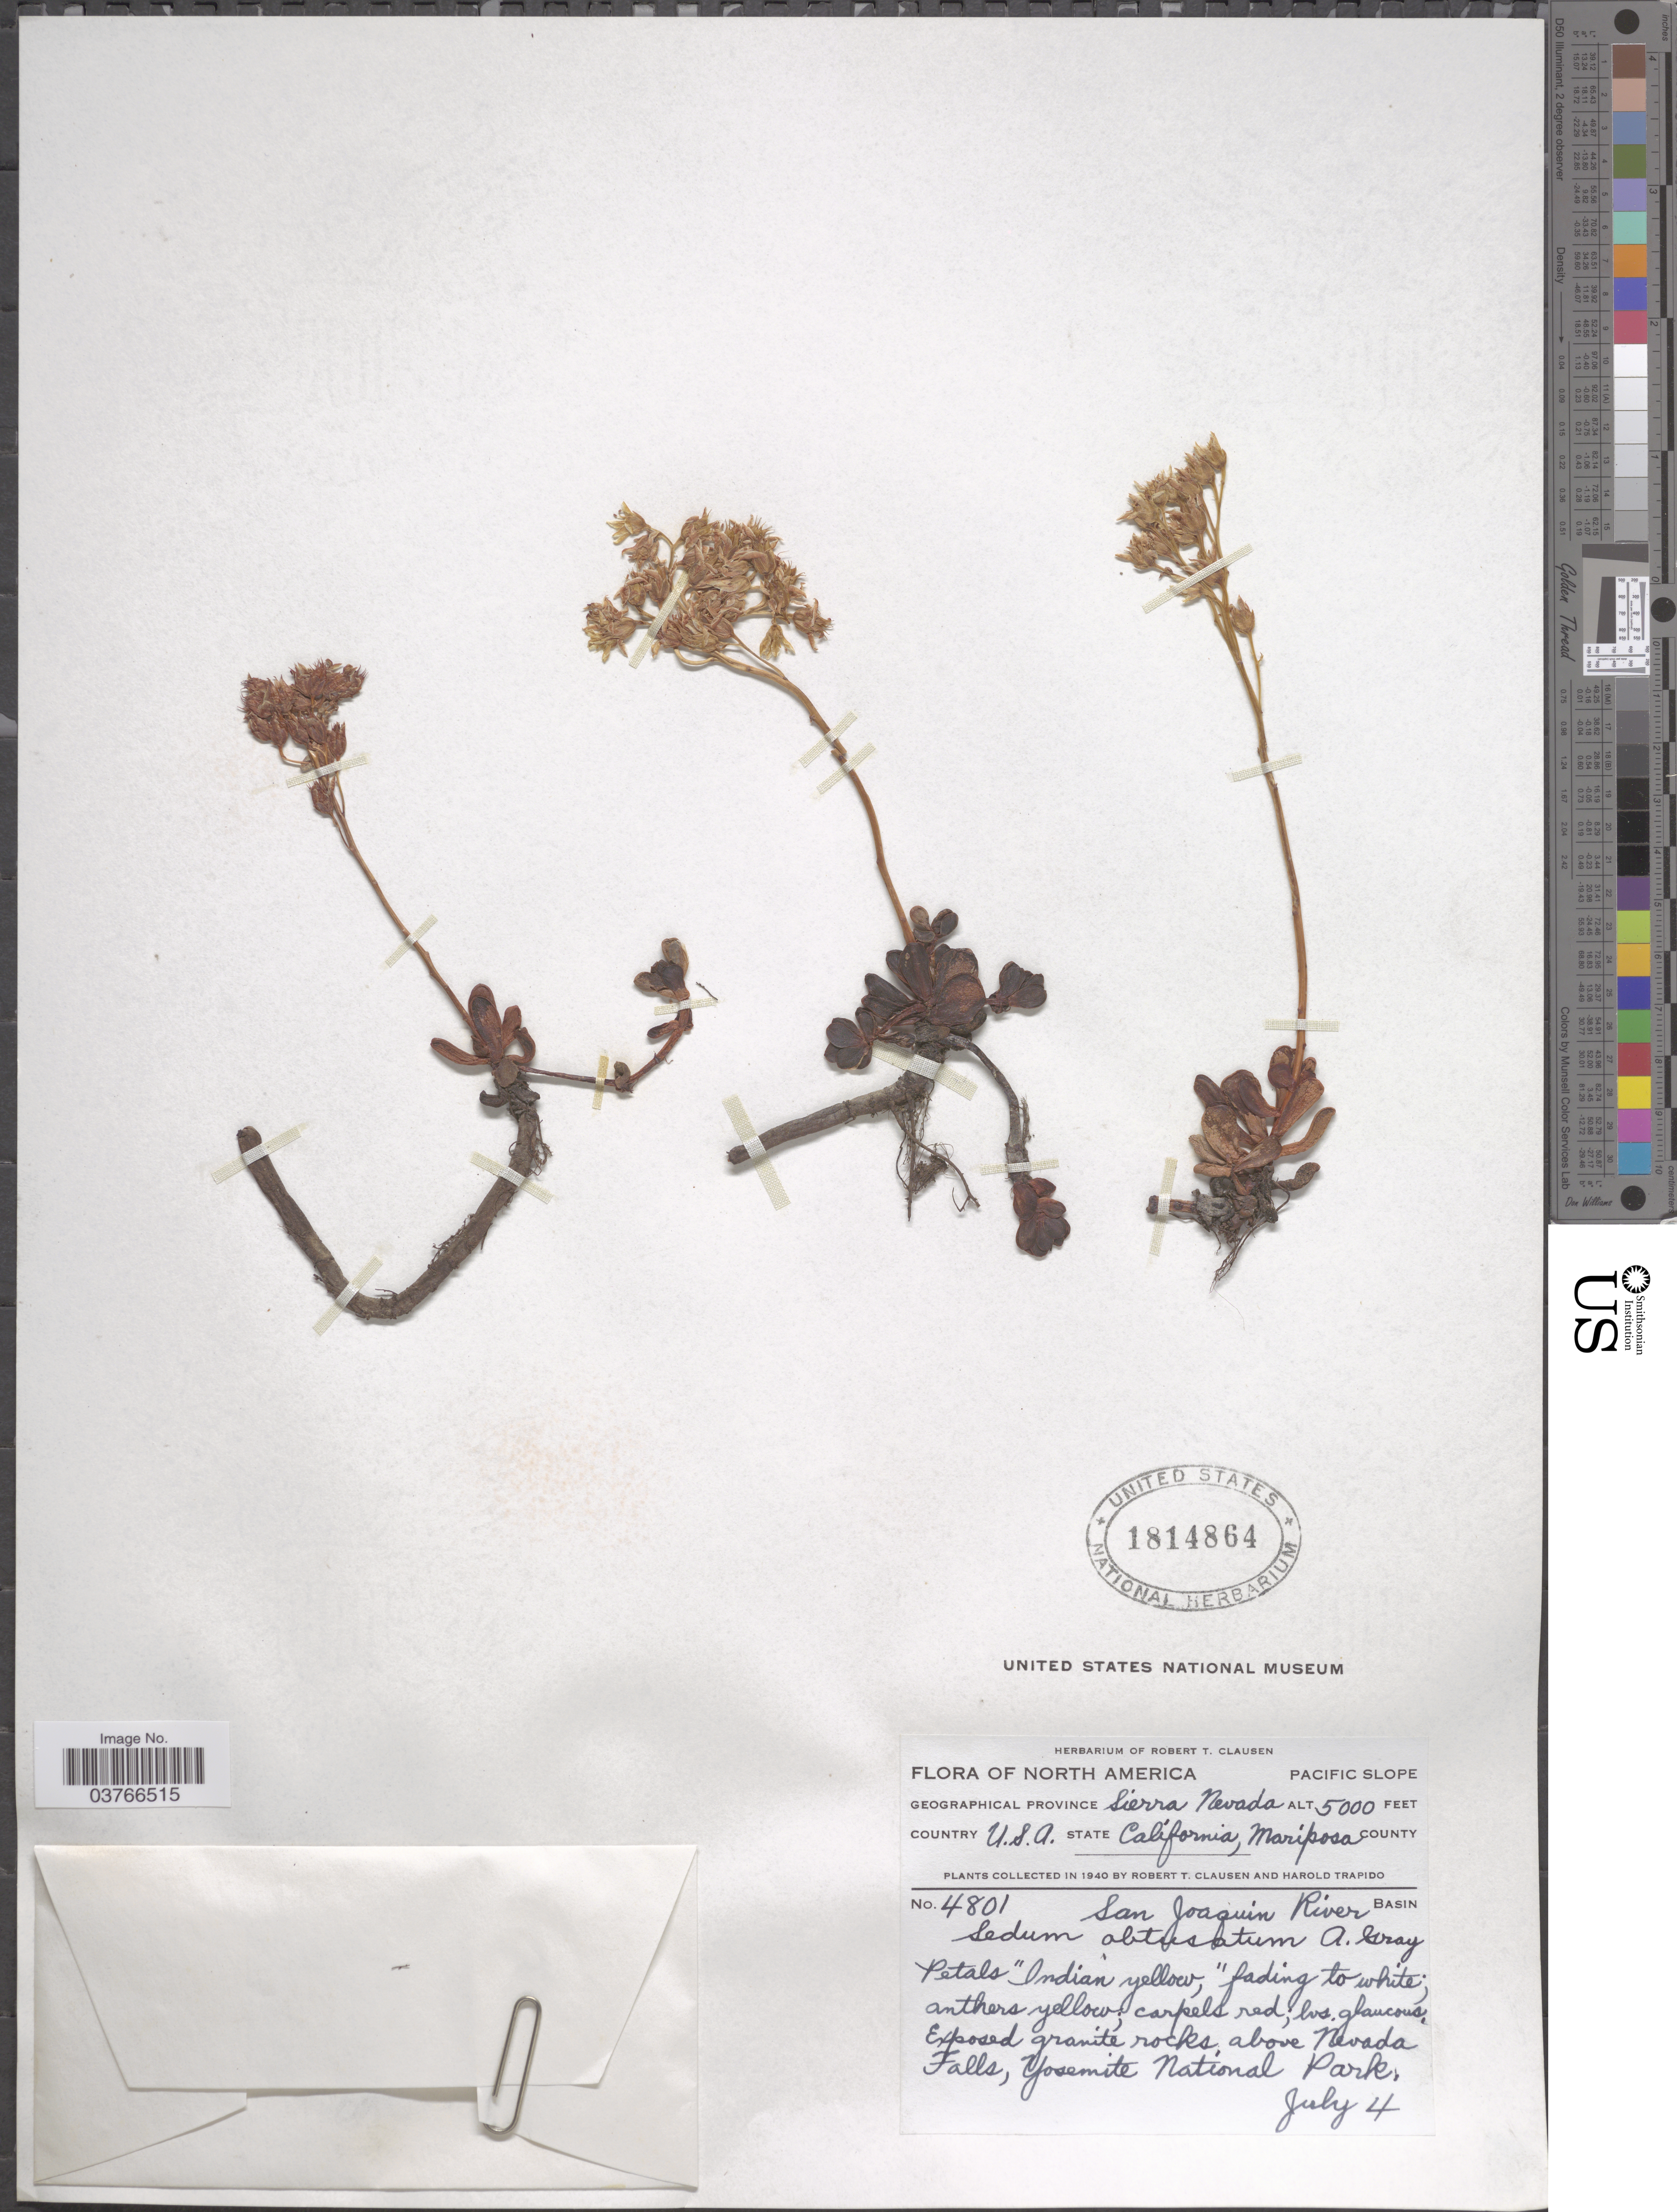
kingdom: Plantae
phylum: Tracheophyta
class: Magnoliopsida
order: Saxifragales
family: Crassulaceae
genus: Sedum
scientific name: Sedum obtusatum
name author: A. Gray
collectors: R. T. Clausen & H. Trapido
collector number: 4801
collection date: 1940-07-04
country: United States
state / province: California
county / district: Mariposa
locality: Pacific Slope. Province Sierra Nevada. Mariposa County. San Joaquin River Basin. Above Nevada Falls, Yosemite National Park.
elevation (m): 1524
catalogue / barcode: US 1814864